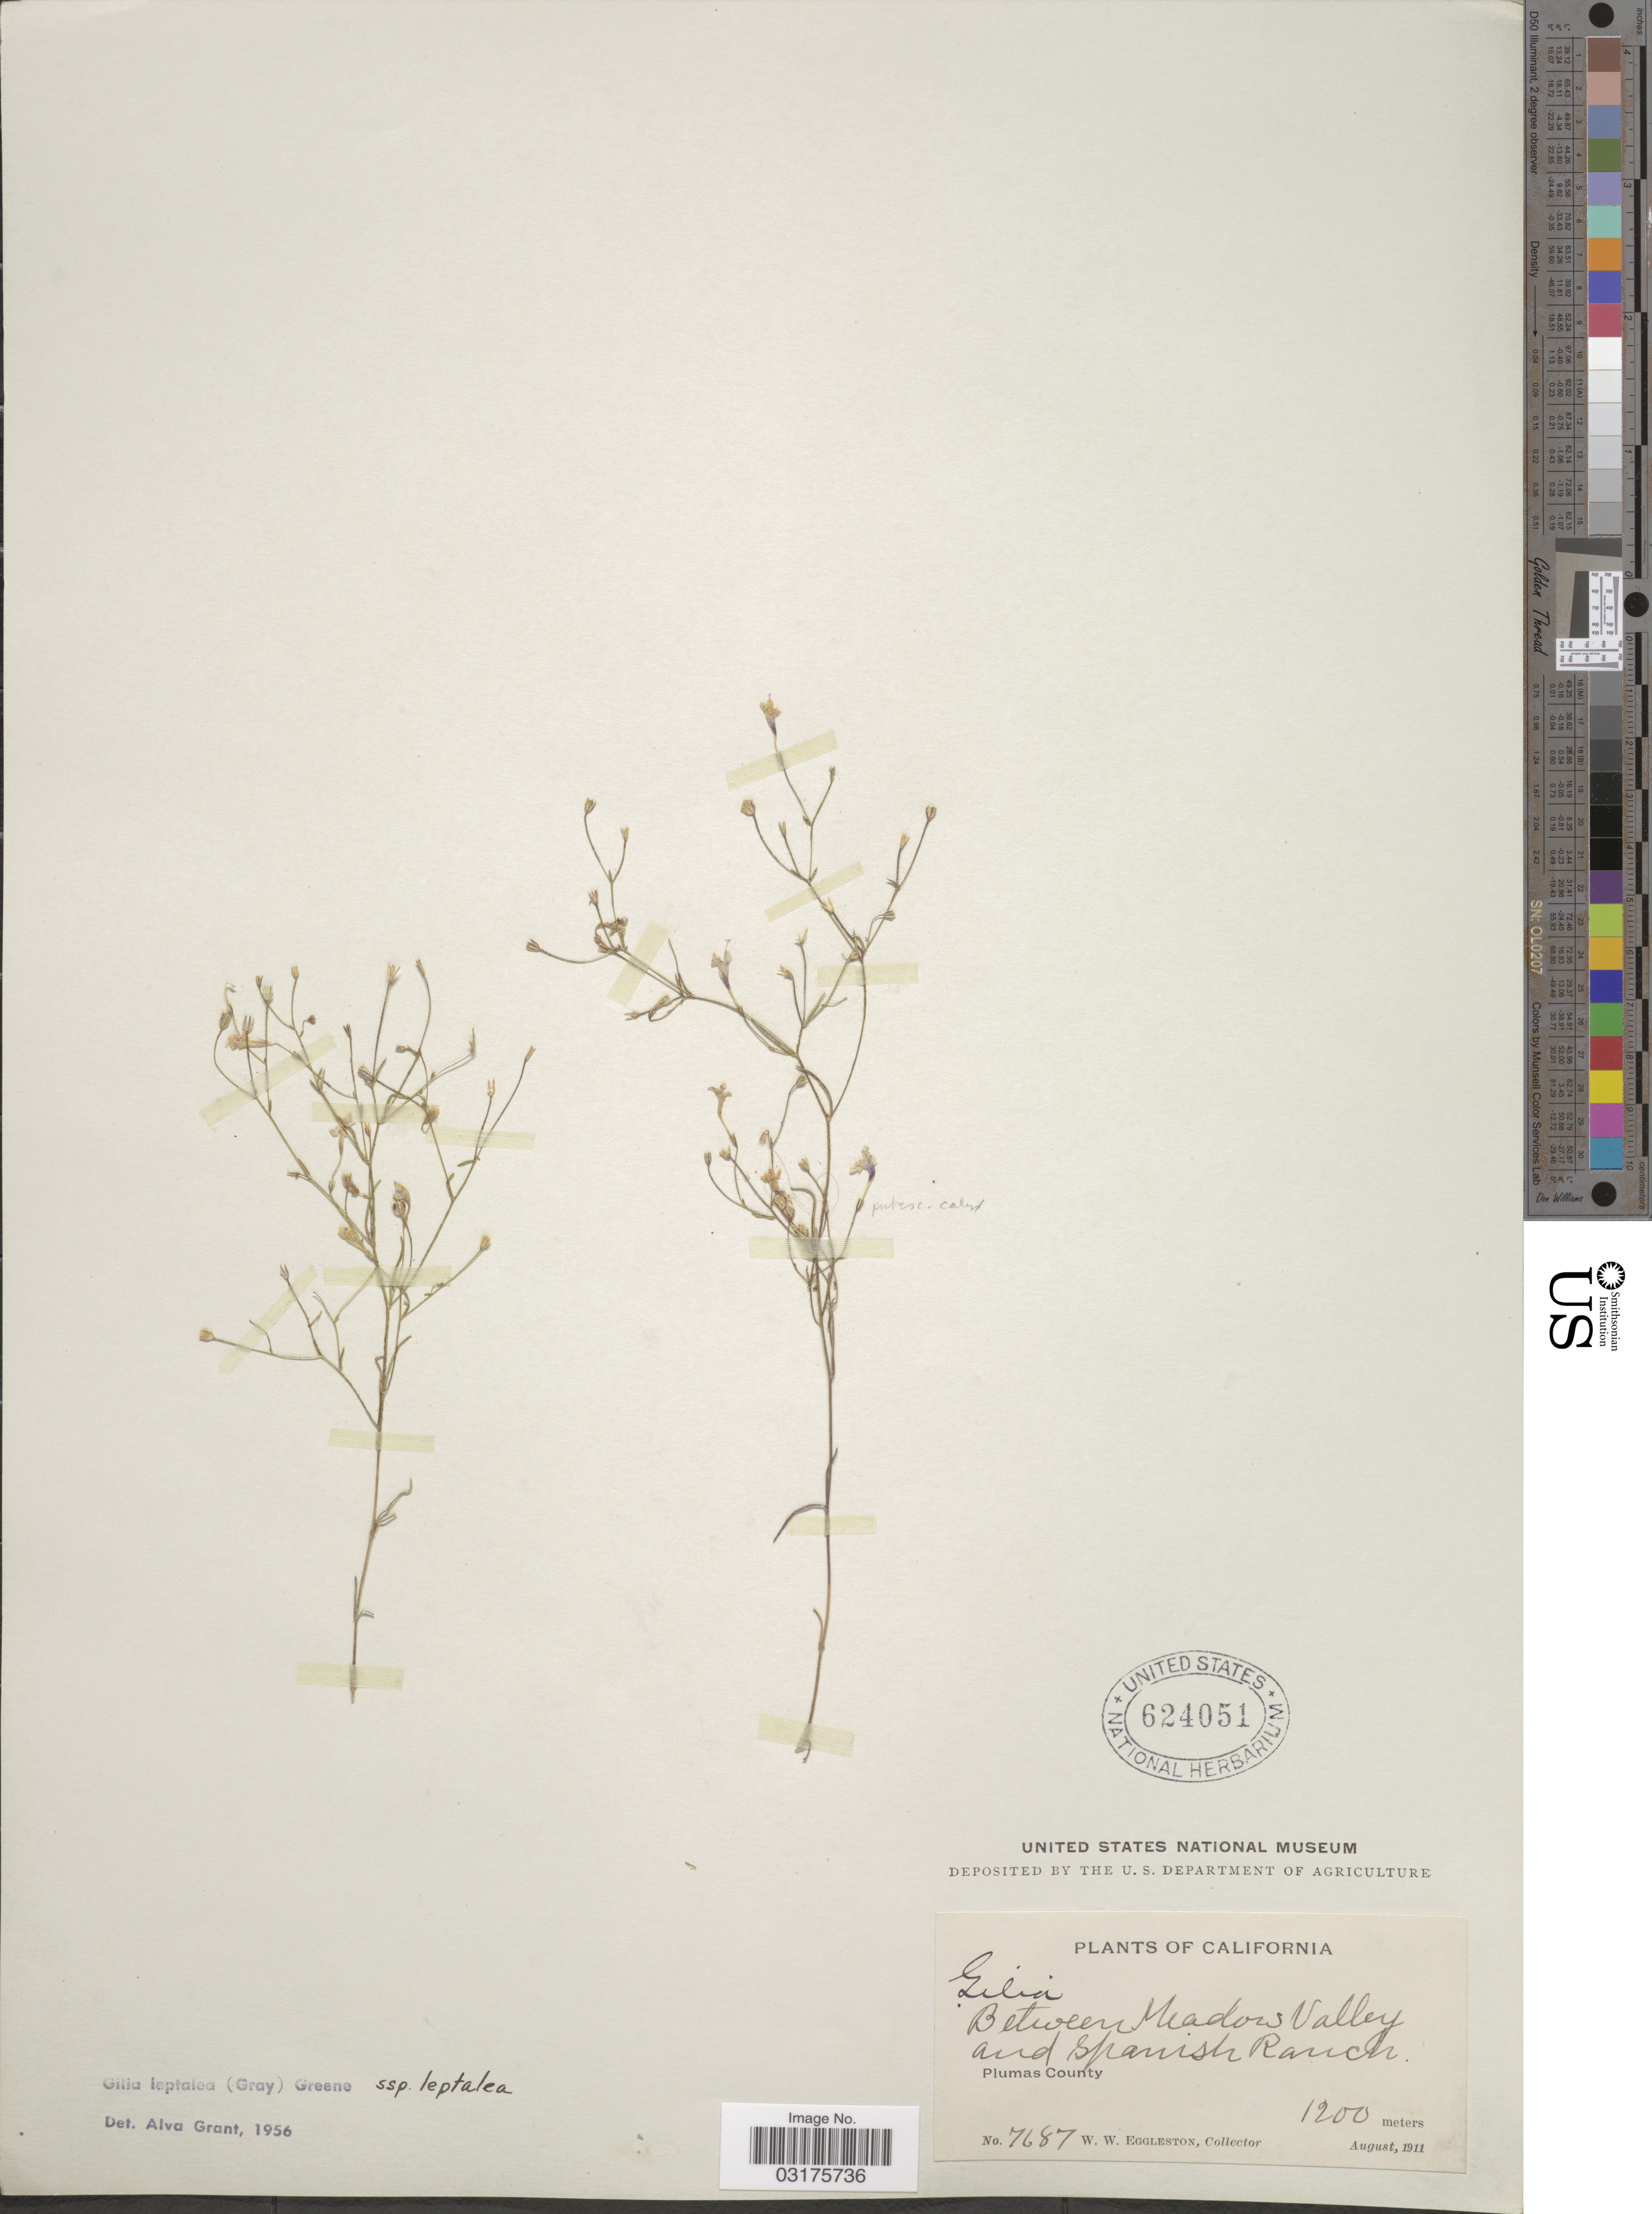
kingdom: Plantae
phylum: Tracheophyta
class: Magnoliopsida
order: Ericales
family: Polemoniaceae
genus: Navarretia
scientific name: Navarretia leptalea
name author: (A. Gray) L.A. Johnson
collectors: W. W. Eggleston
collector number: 7687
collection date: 1911-08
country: United States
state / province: California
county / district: Plumas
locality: Between Meadow Valley and Spanish Ranch. Plumas County.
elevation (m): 1200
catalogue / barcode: US 624051